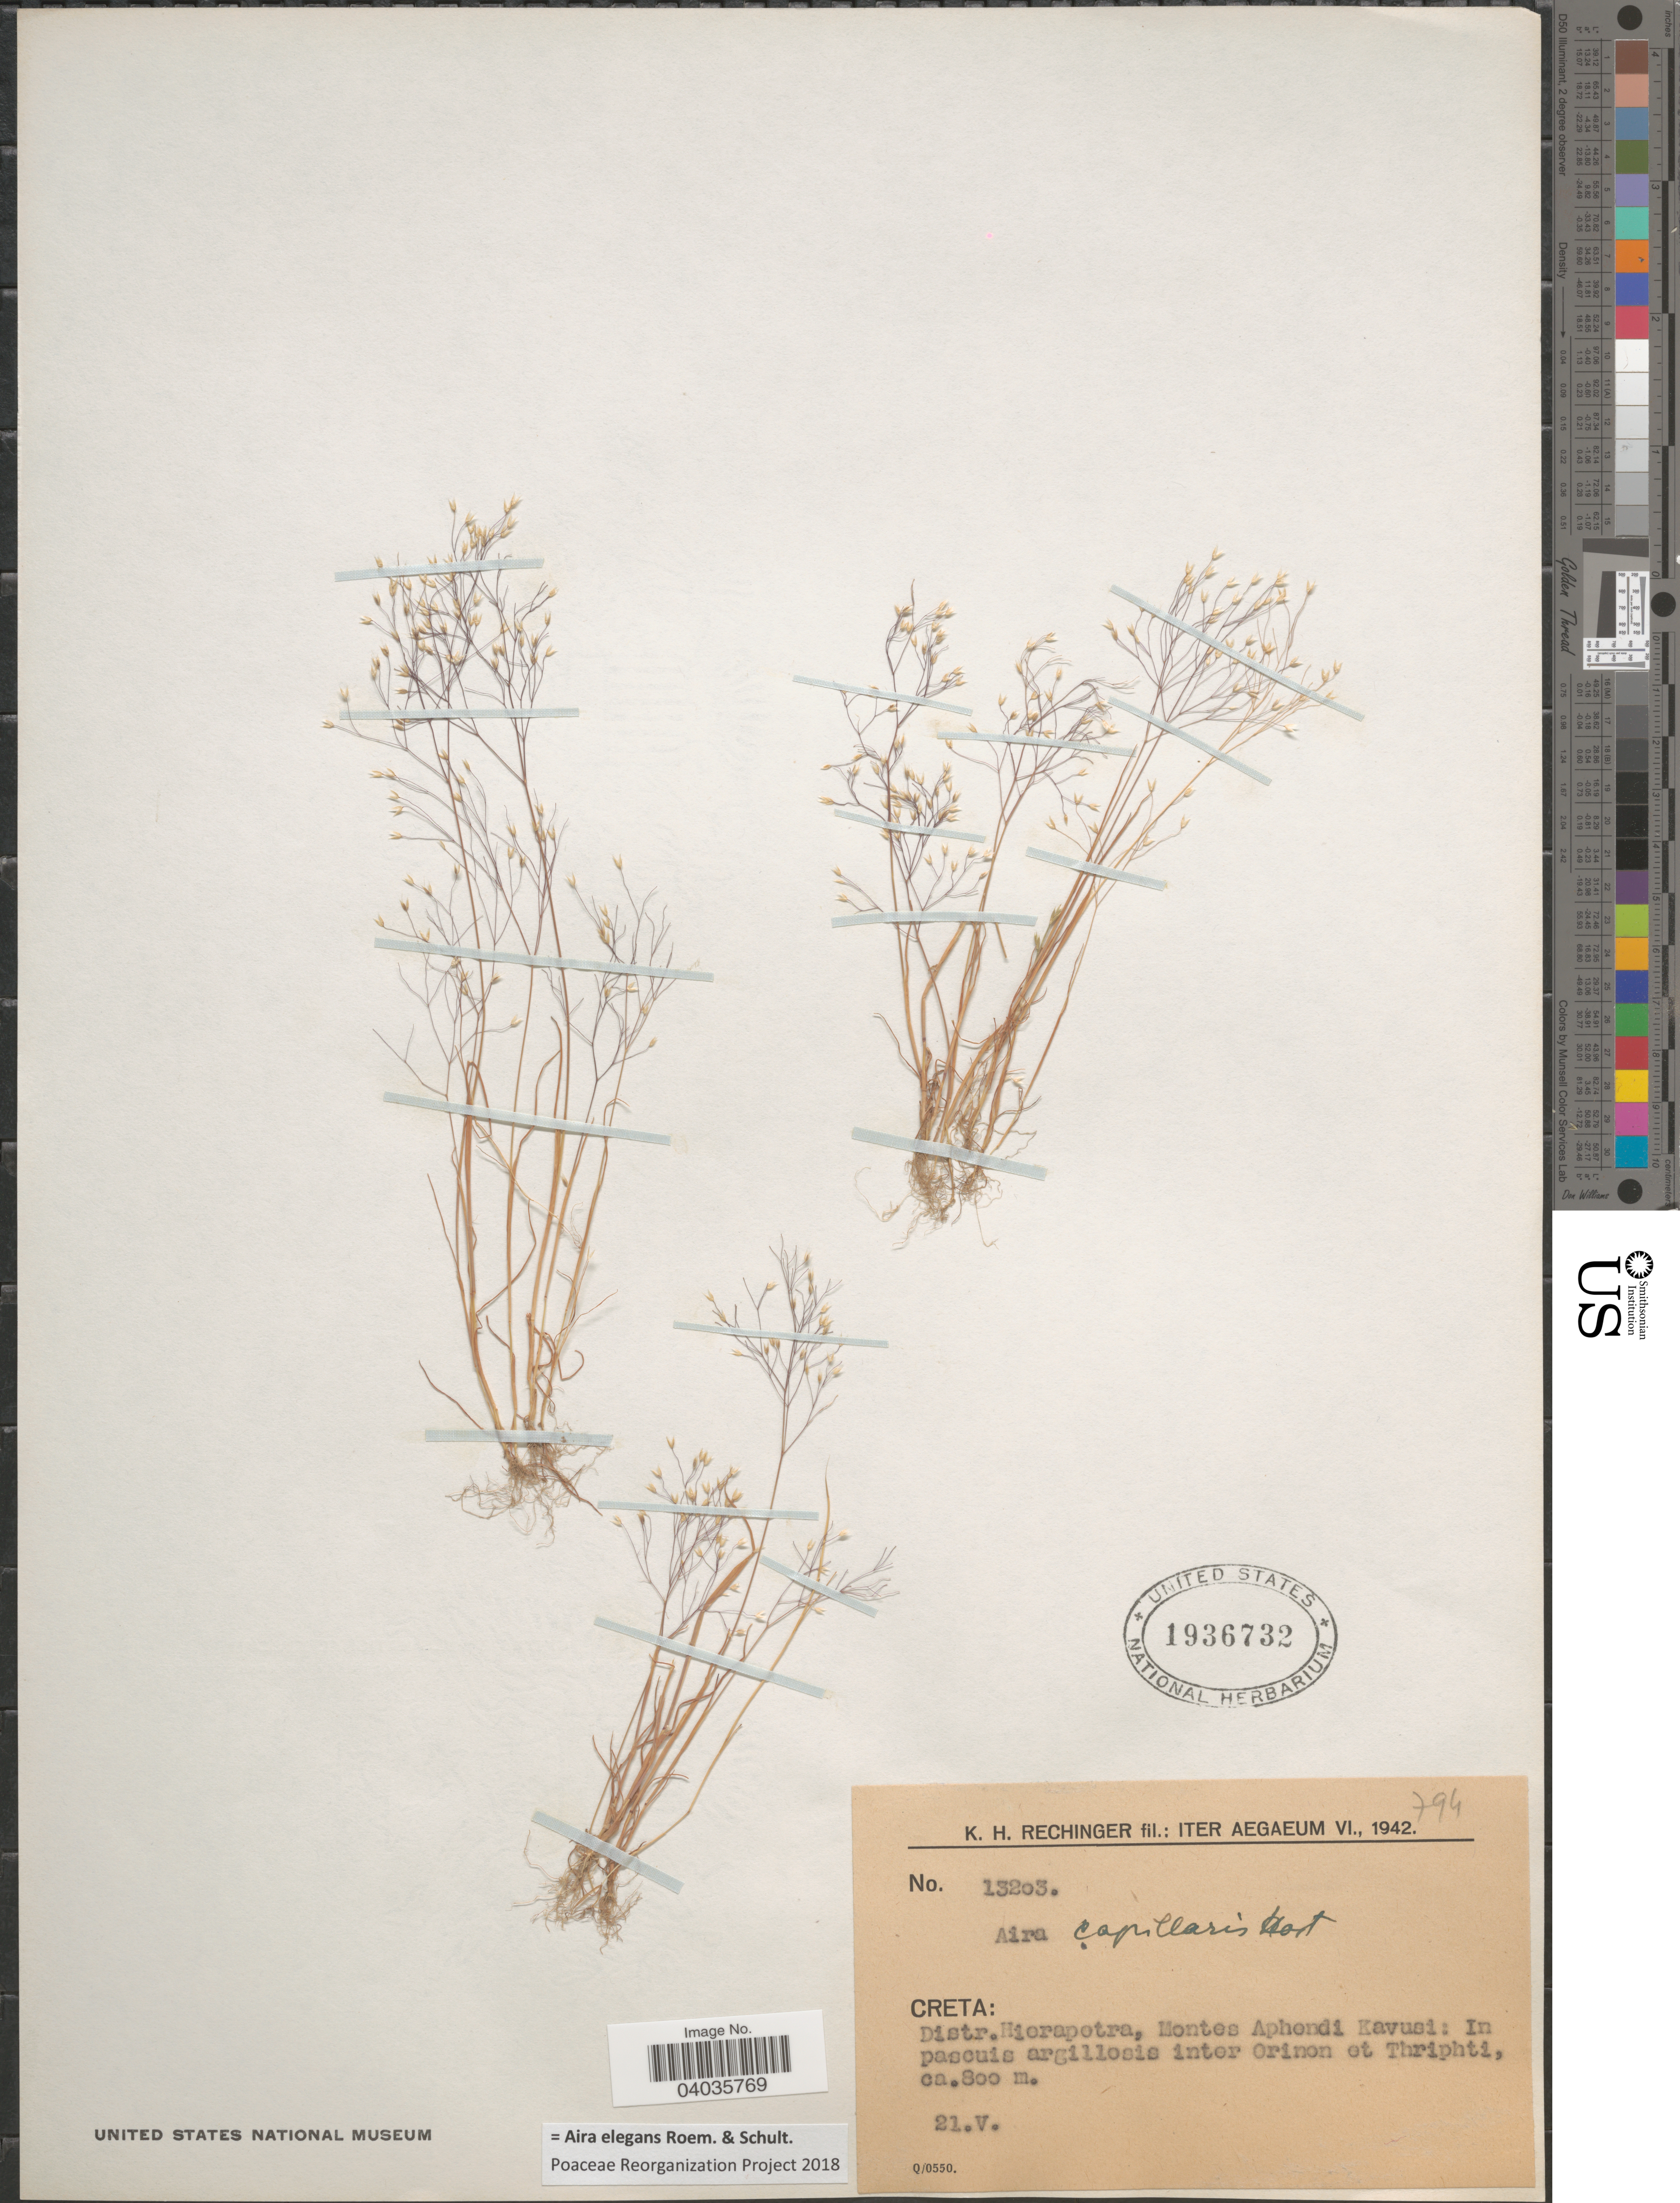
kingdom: Plantae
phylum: Tracheophyta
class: Liliopsida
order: Poales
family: Poaceae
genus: Aira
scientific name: Aira elegans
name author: L.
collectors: K. H. Rechinger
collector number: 13203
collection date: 1942-05-21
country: Greece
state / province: Crete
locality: Iter Aegaeum. Creta: Distr. Hierapotra, Montes Aphendi Kavusi: In pascuis argillosis inter Orinon et Thriphti.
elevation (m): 800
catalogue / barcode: US 1936732